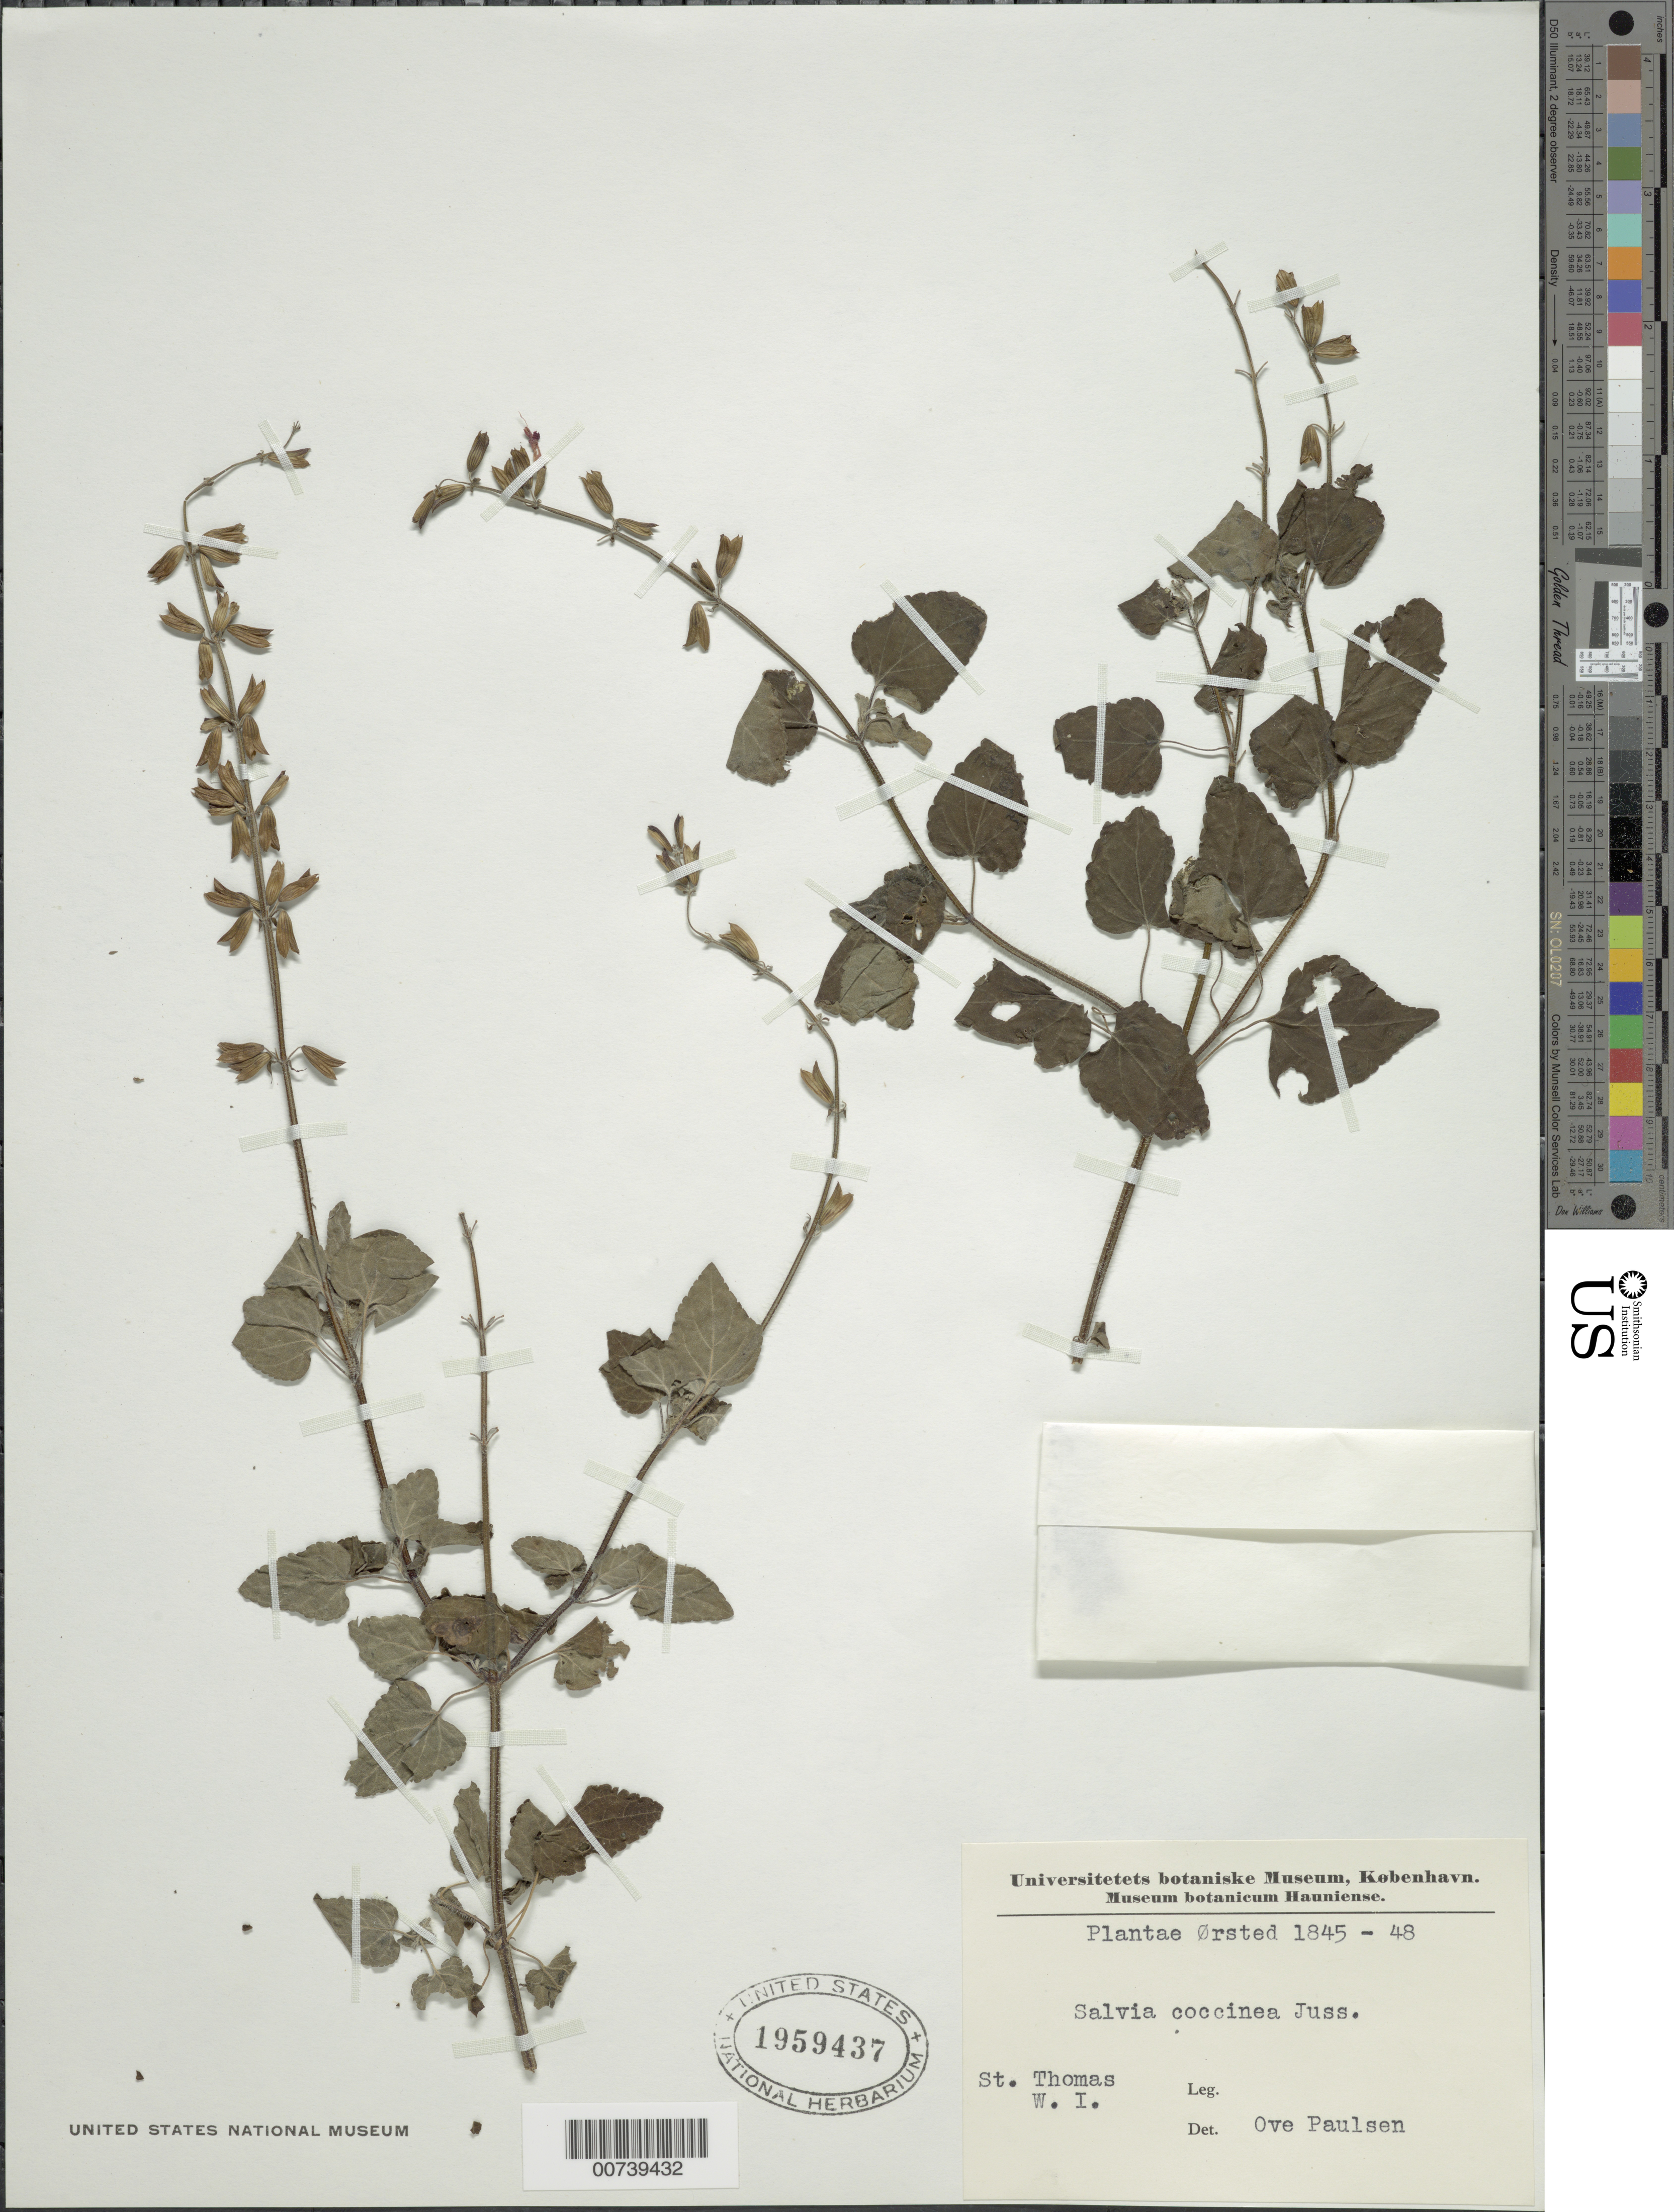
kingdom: Plantae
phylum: Tracheophyta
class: Magnoliopsida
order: Lamiales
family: Lamiaceae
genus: Salvia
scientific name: Salvia coccinea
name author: Buc'hoz ex Etl.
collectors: A. S. Oersted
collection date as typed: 1845 to -- --- 1848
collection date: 1845/1848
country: U.S. Virgin Islands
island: St. Thomas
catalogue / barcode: US 1959437